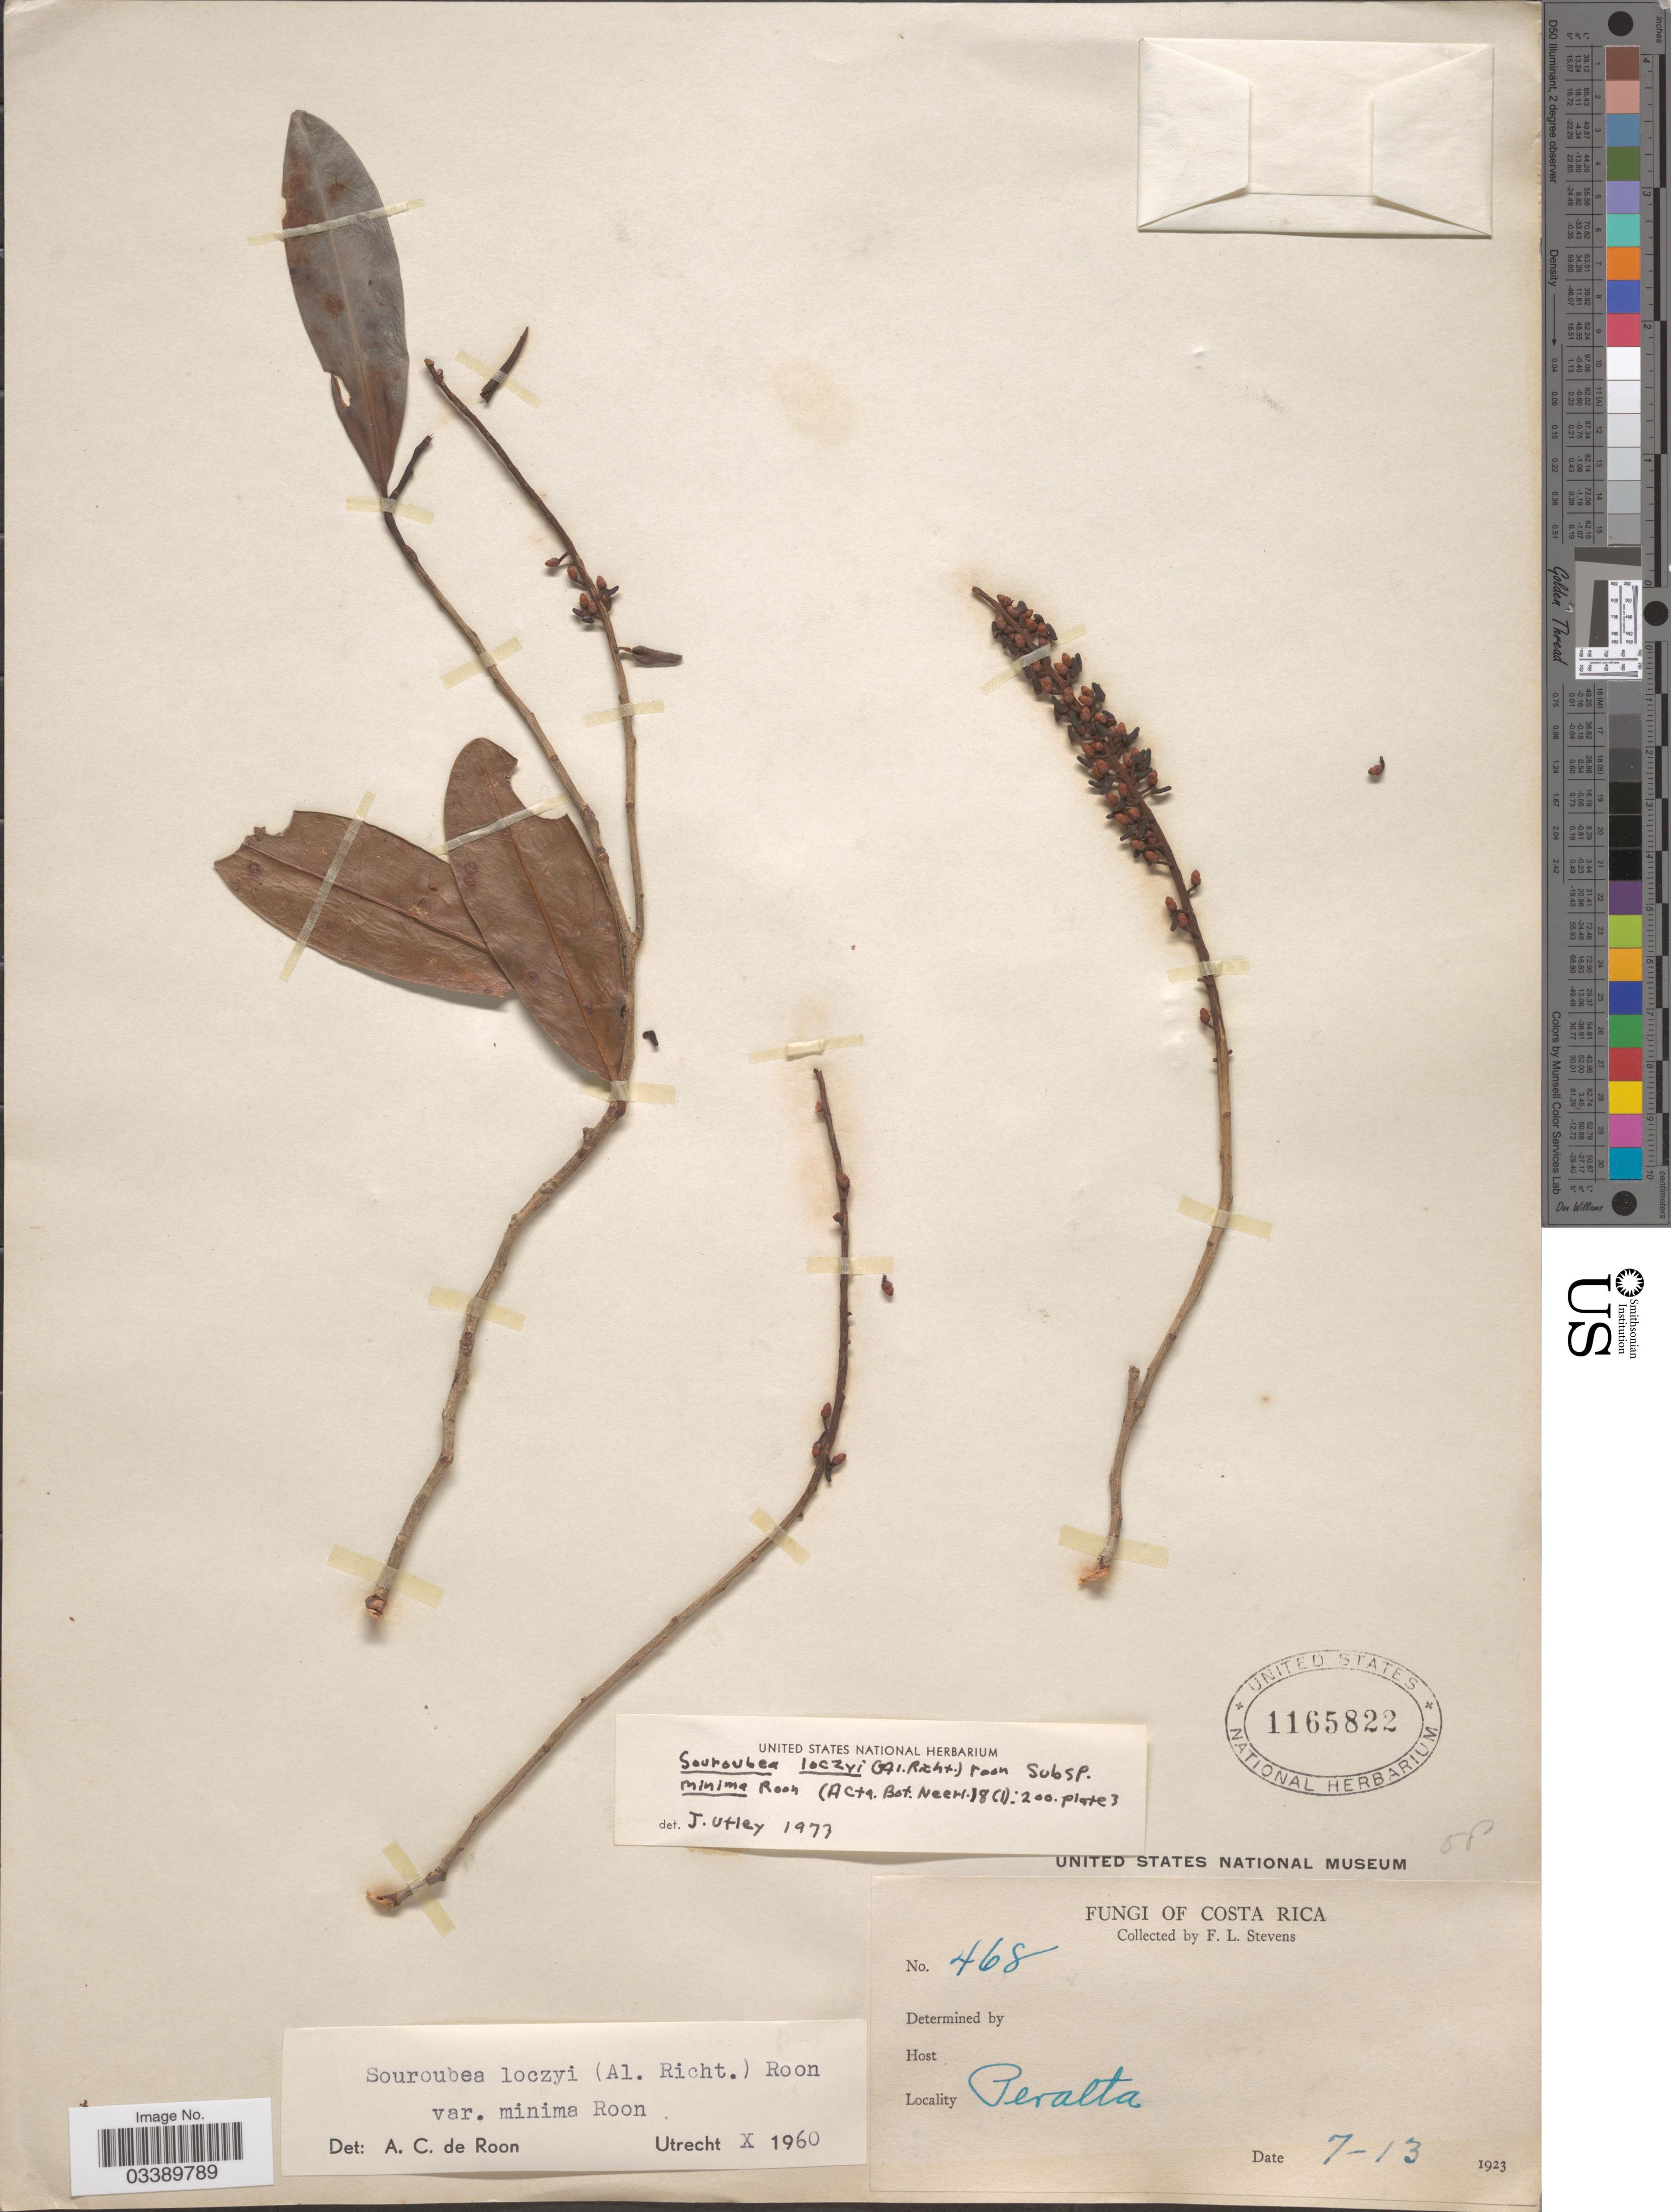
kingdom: Plantae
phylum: Tracheophyta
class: Magnoliopsida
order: Ericales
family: Marcgraviaceae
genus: Souroubea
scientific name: Souroubea loczyi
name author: (V.A. Richt.) de Roon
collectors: F. L. Stevens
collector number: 468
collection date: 1923-07-13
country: Costa Rica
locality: Peralta.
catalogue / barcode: US 1165822